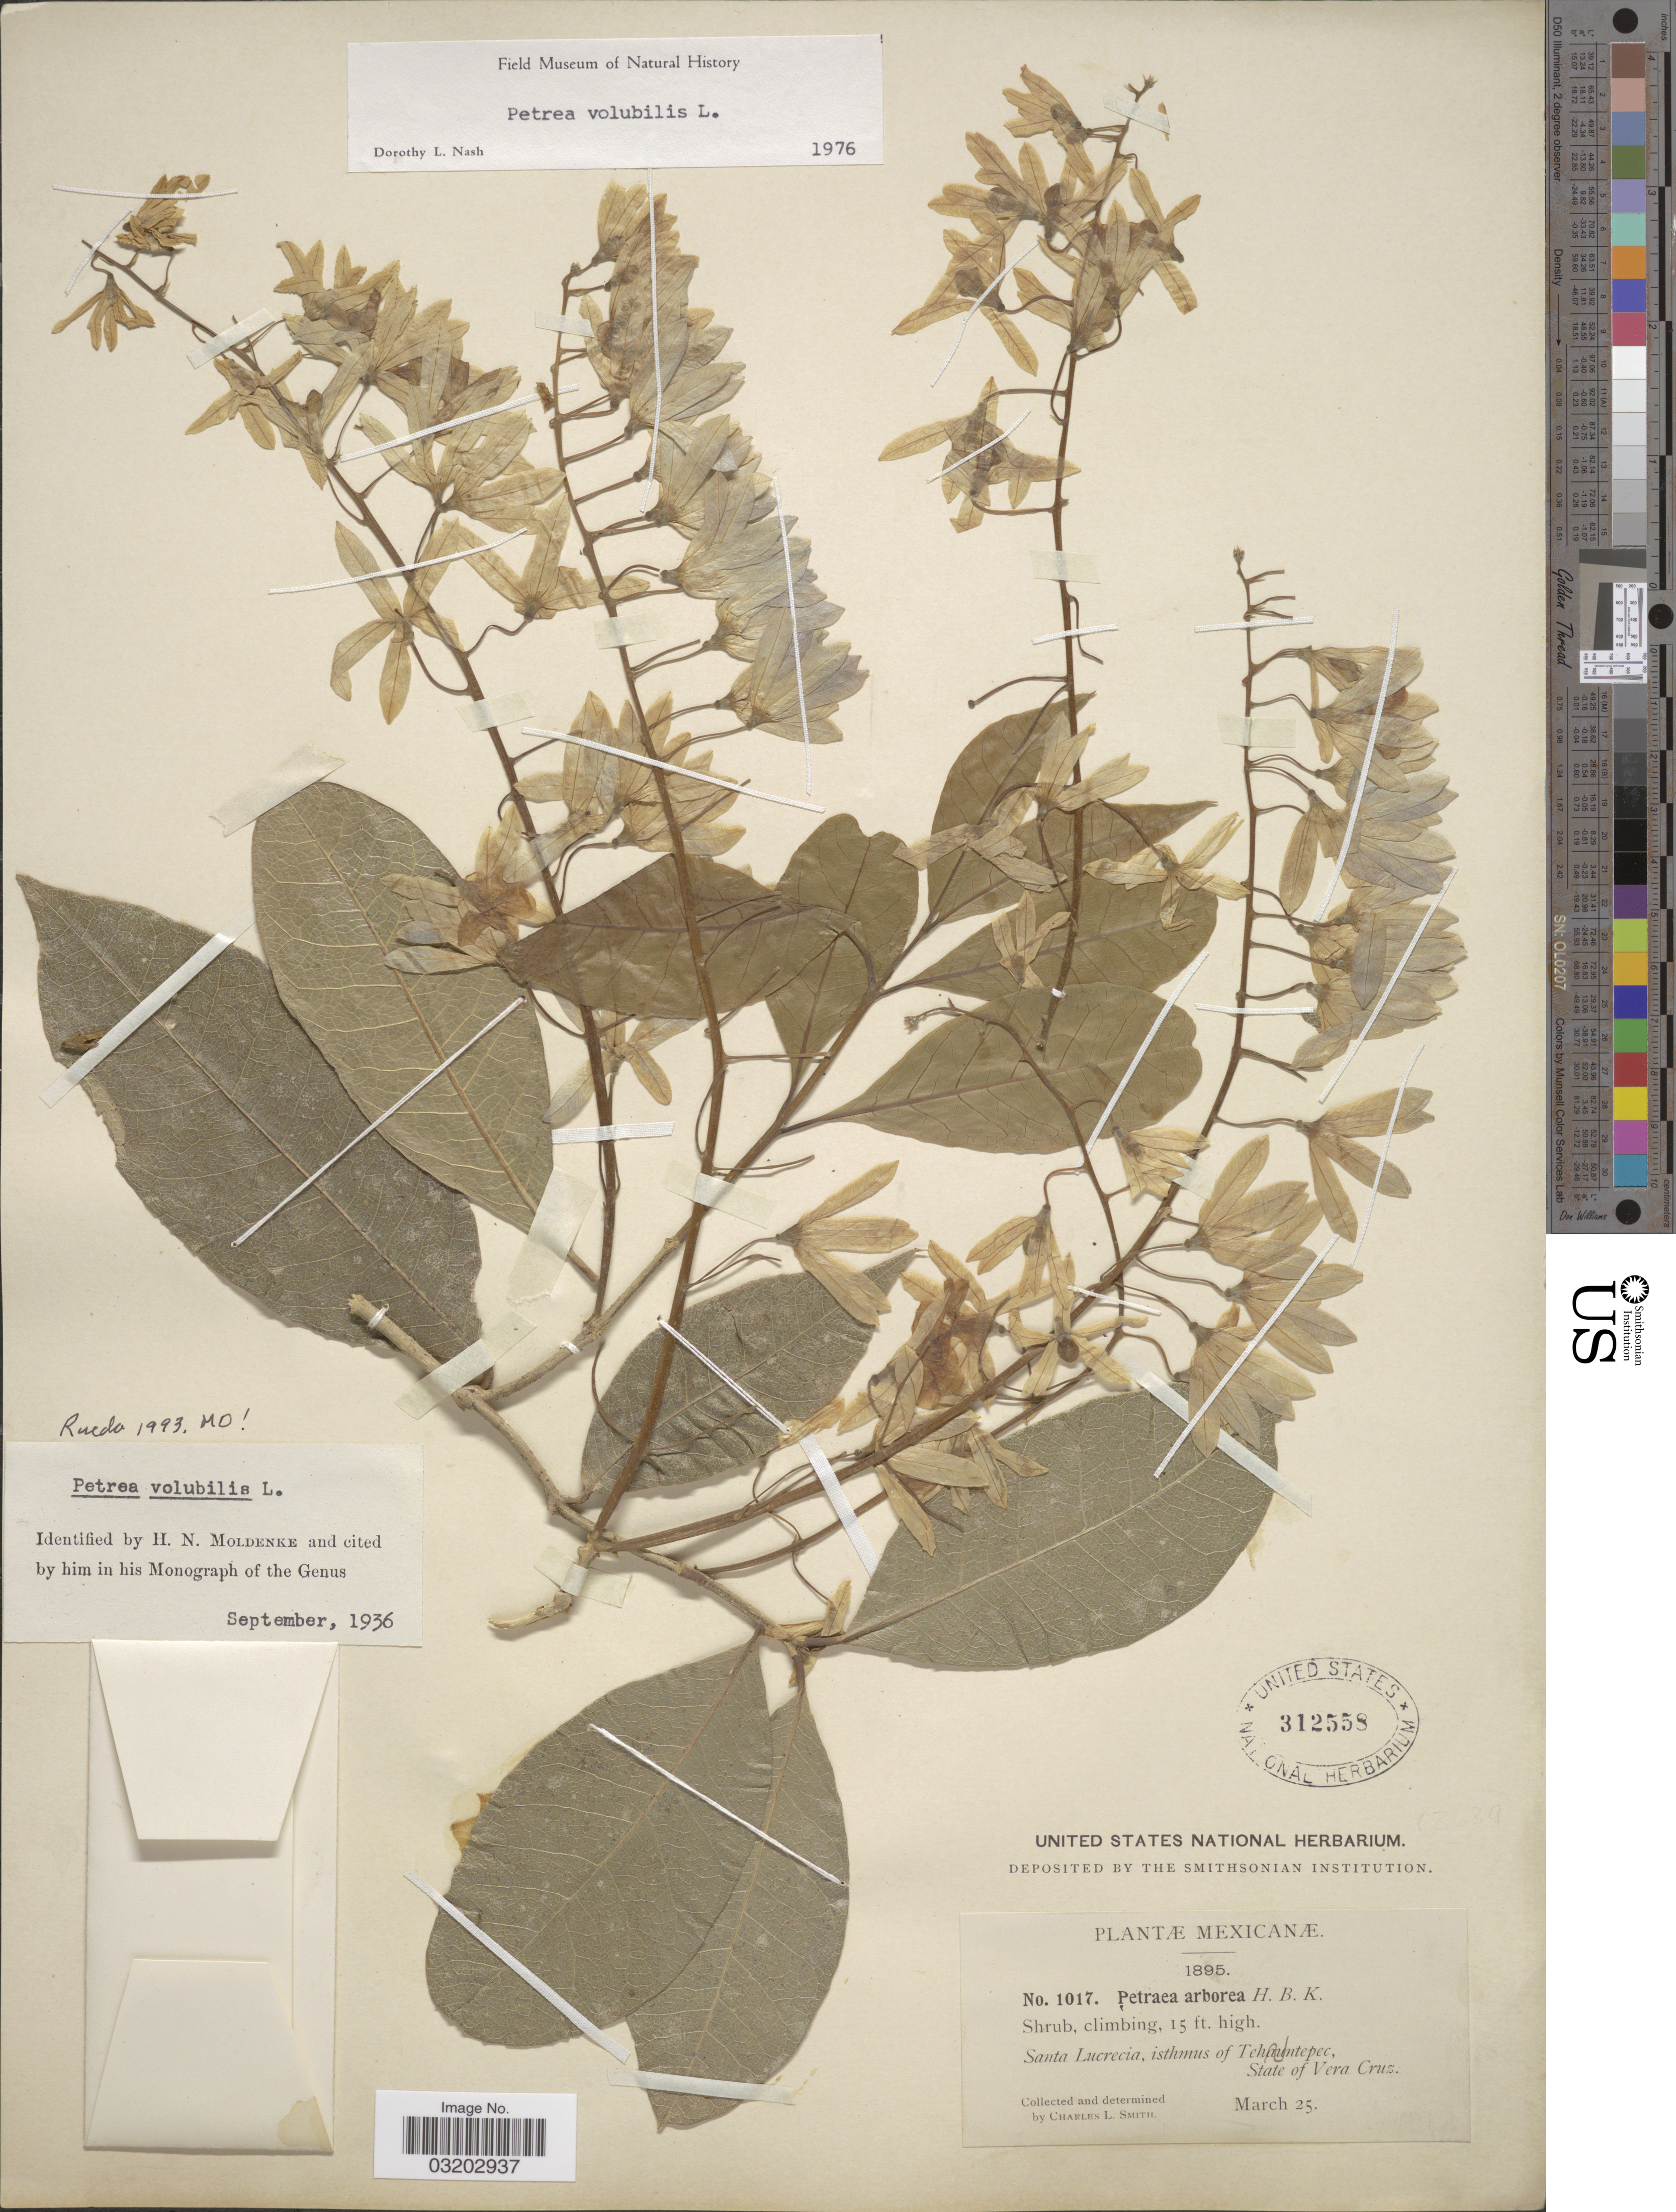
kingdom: Plantae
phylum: Tracheophyta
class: Magnoliopsida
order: Lamiales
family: Verbenaceae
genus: Petrea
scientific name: Petrea volubilis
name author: L.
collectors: C. L. Smith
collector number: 1017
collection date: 1895-03-25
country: Mexico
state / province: Veracruz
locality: Santa Lucrecia, isthmus of Tehauntepec, State of Vera Cruz.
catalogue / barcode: US 312558